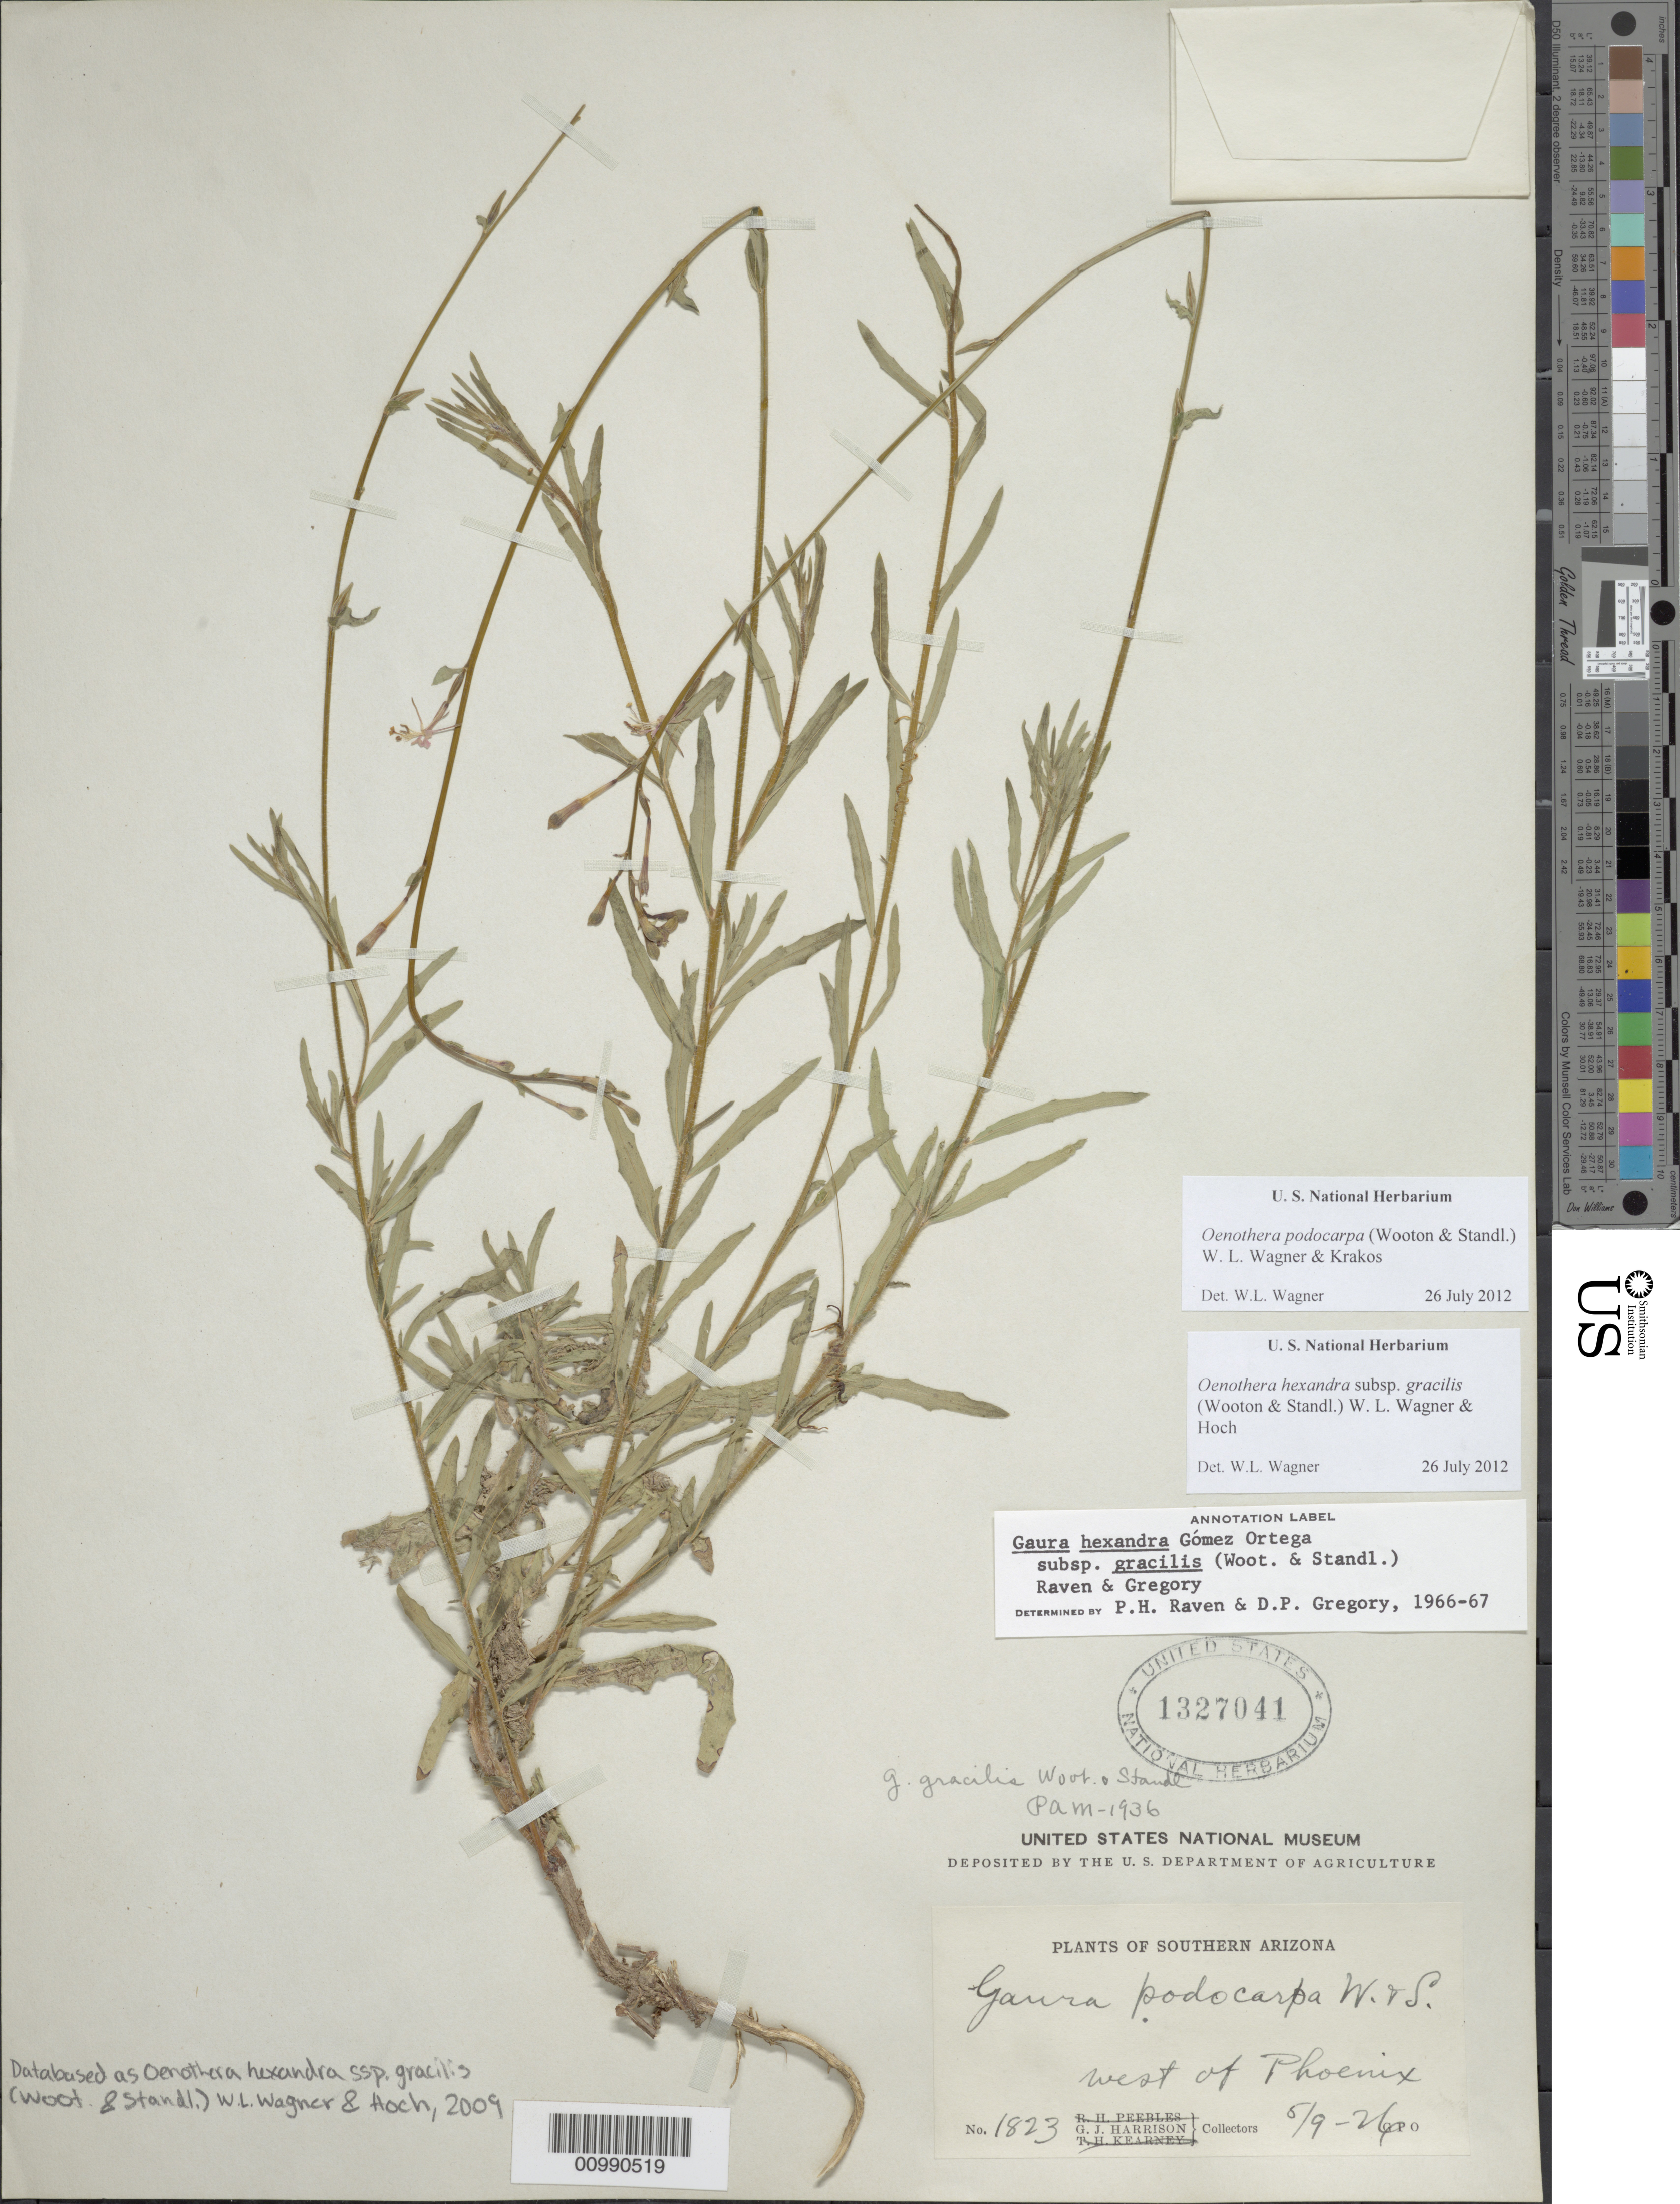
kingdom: Plantae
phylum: Tracheophyta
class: Magnoliopsida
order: Myrtales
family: Onagraceae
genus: Oenothera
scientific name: Oenothera podocarpa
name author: (Wooton & Standl.) Krakos & W.L. Wagner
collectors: G. J. Harrison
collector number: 1823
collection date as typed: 09 May 1926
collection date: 1926-05-09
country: United States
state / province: Arizona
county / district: Maricopa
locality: West of Phoenix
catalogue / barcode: US 1327041